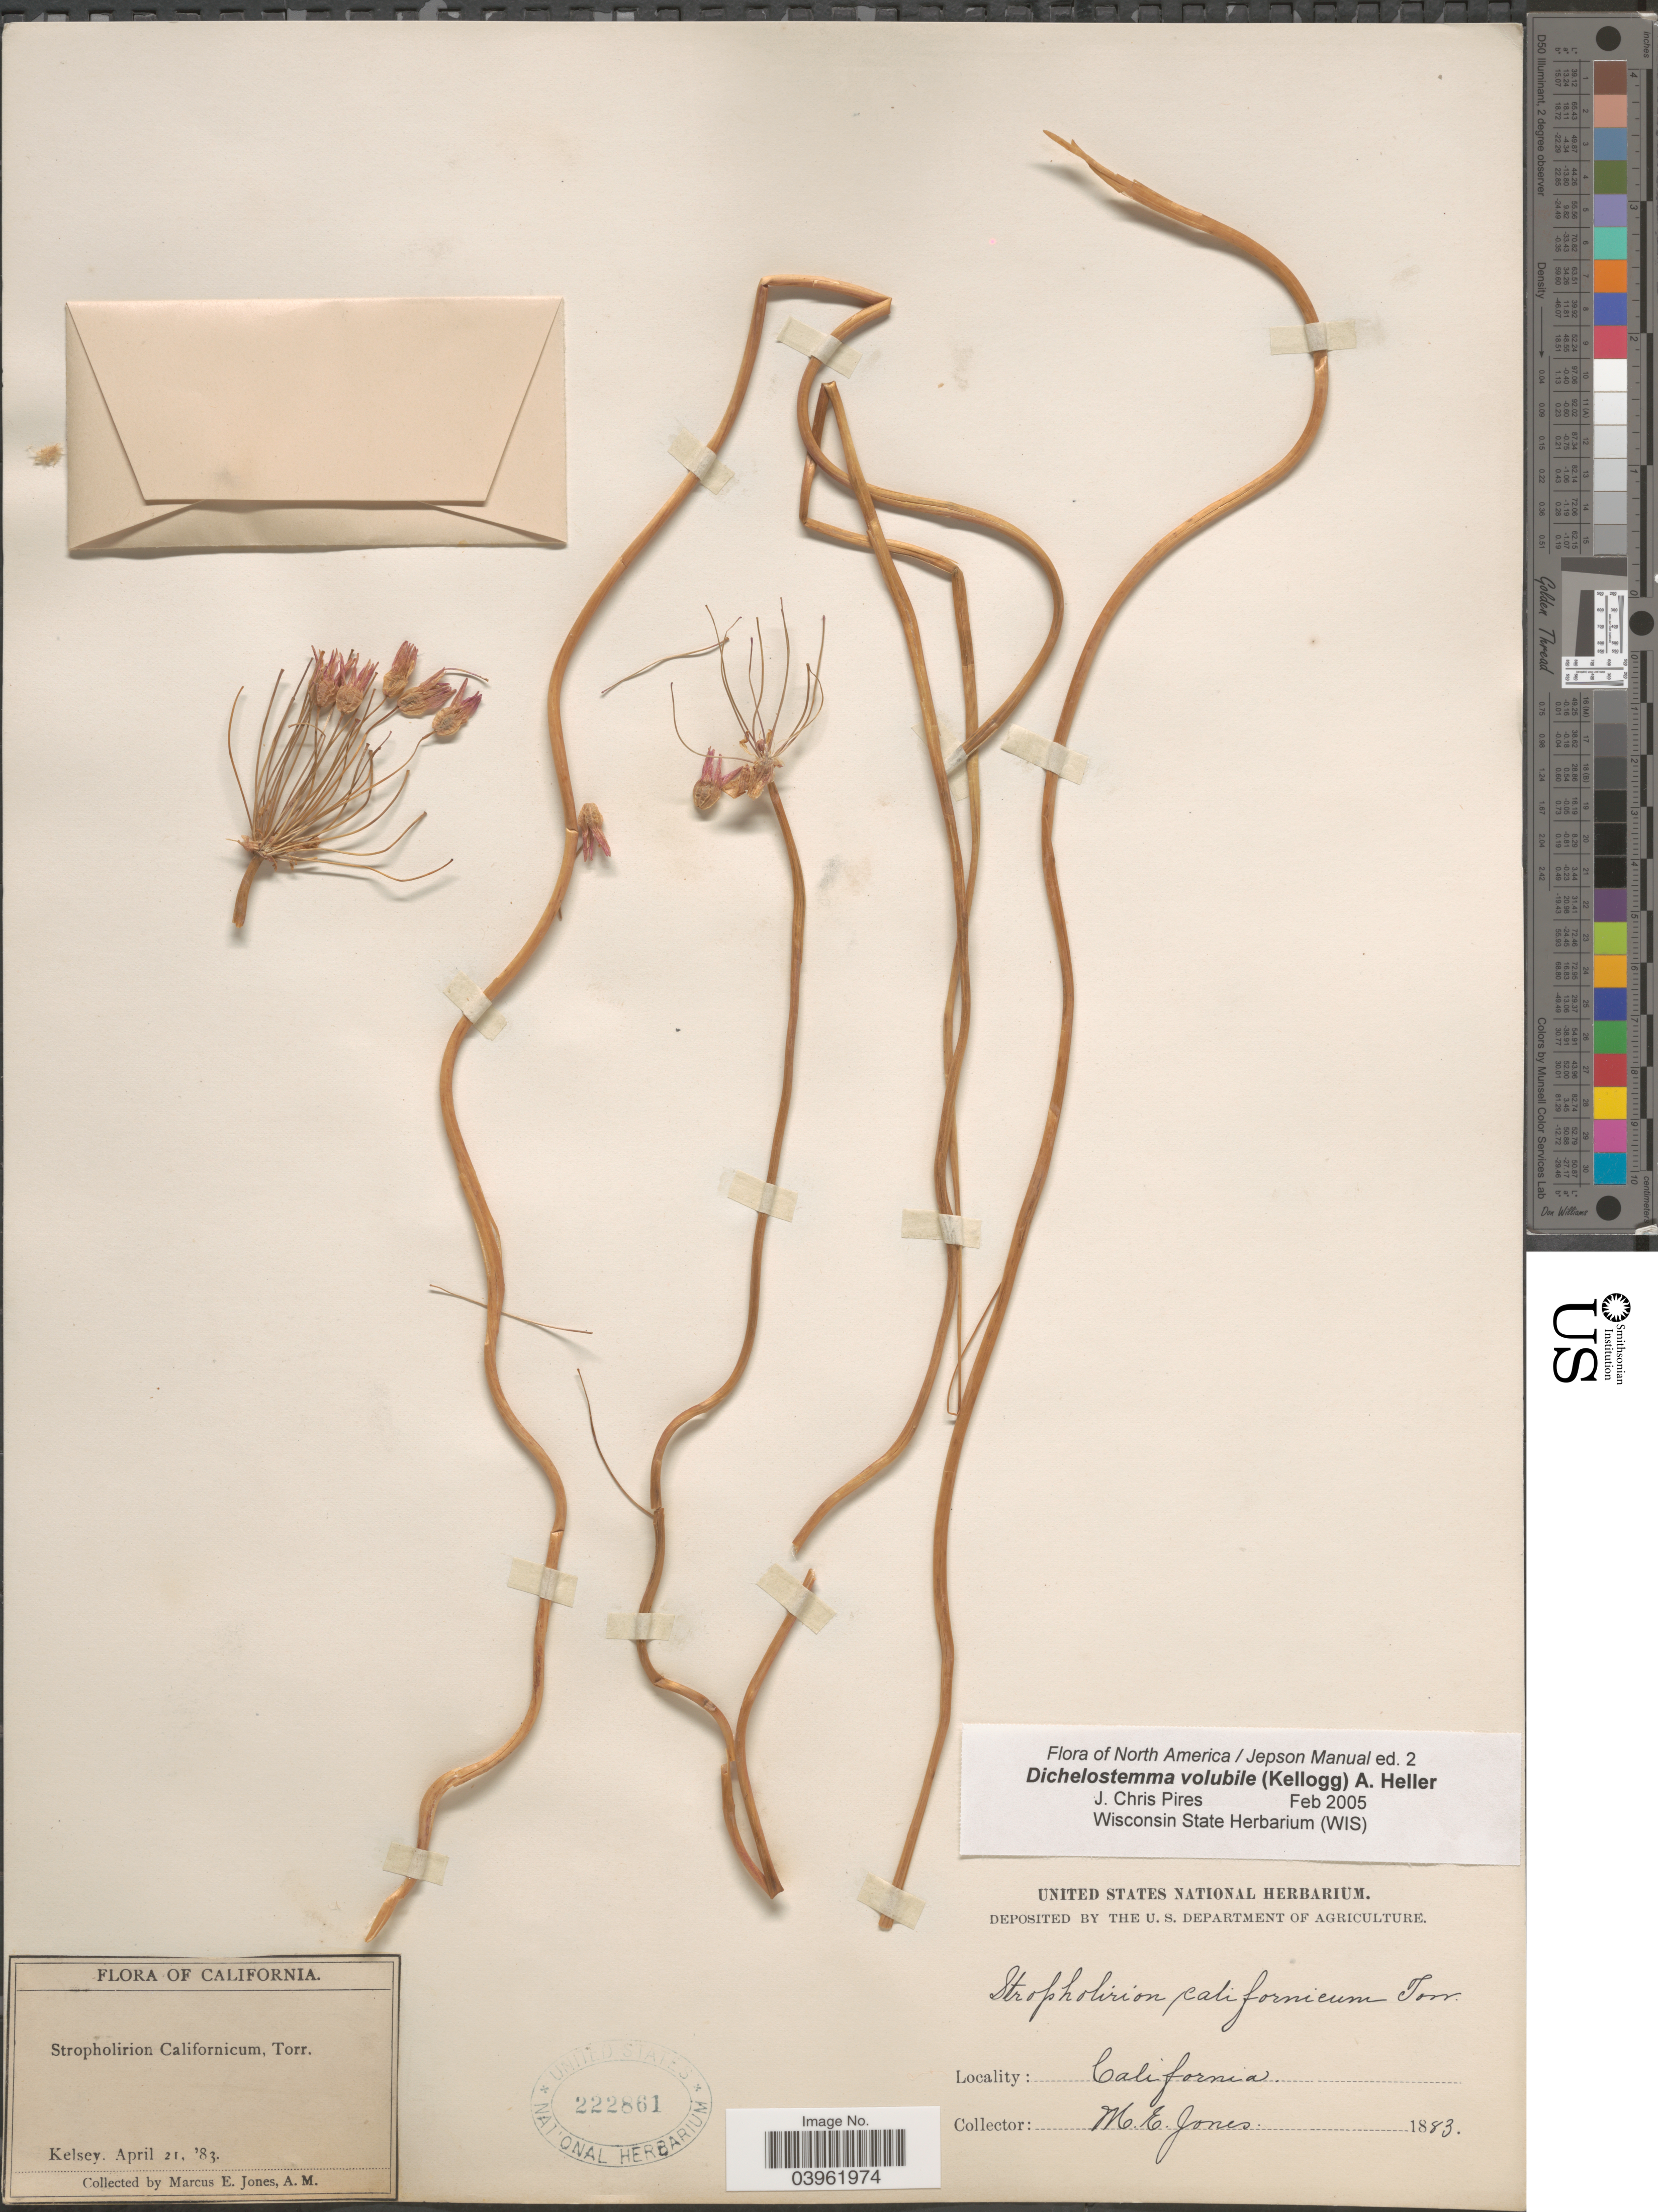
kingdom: Plantae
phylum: Tracheophyta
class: Liliopsida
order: Asparagales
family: Asparagaceae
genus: Dichelostemma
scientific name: Dichelostemma volubile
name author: A. Heller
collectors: M. E. Jones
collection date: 1883-04-21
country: United States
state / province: California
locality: Kelsey.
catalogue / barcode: US 222861